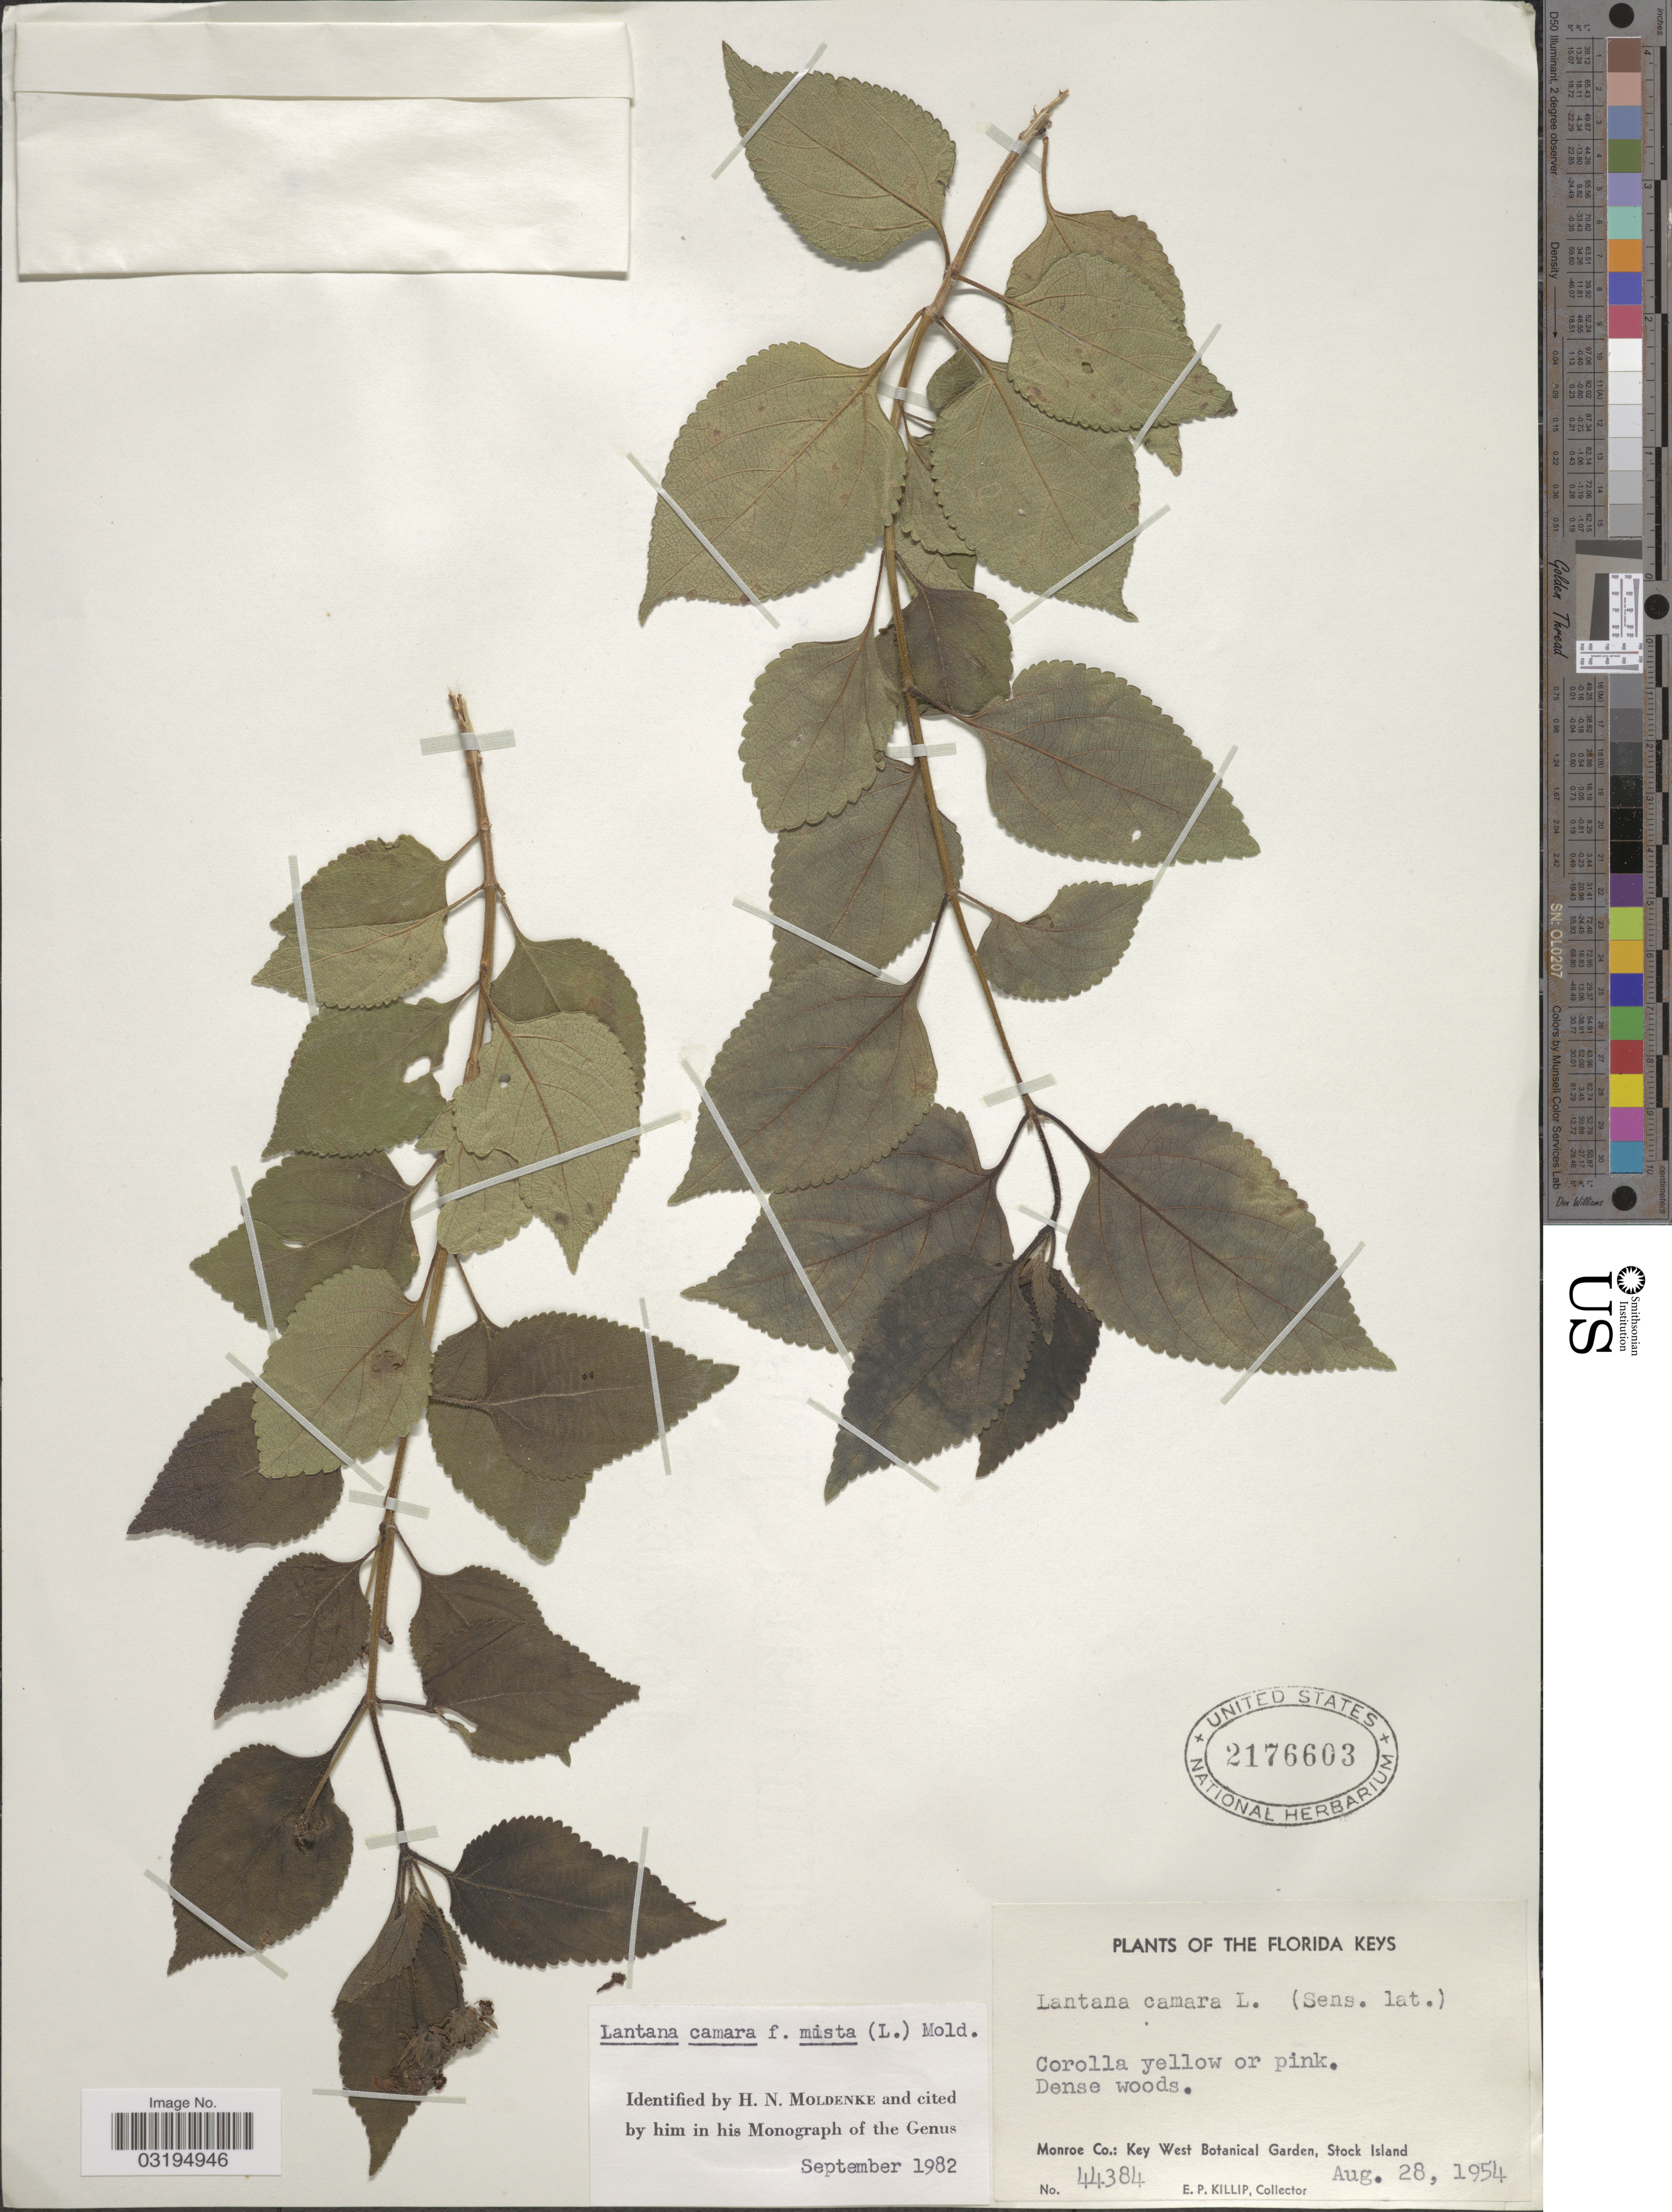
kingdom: Plantae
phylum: Tracheophyta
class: Magnoliopsida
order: Lamiales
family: Verbenaceae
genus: Lantana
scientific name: Lantana camara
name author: L.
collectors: E. P. Killip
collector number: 44384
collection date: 1954-08-28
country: United States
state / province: Florida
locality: The Florida Keys, Monroe Co.: Key West Botanical Garden, Stock Island.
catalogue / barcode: US 2176603